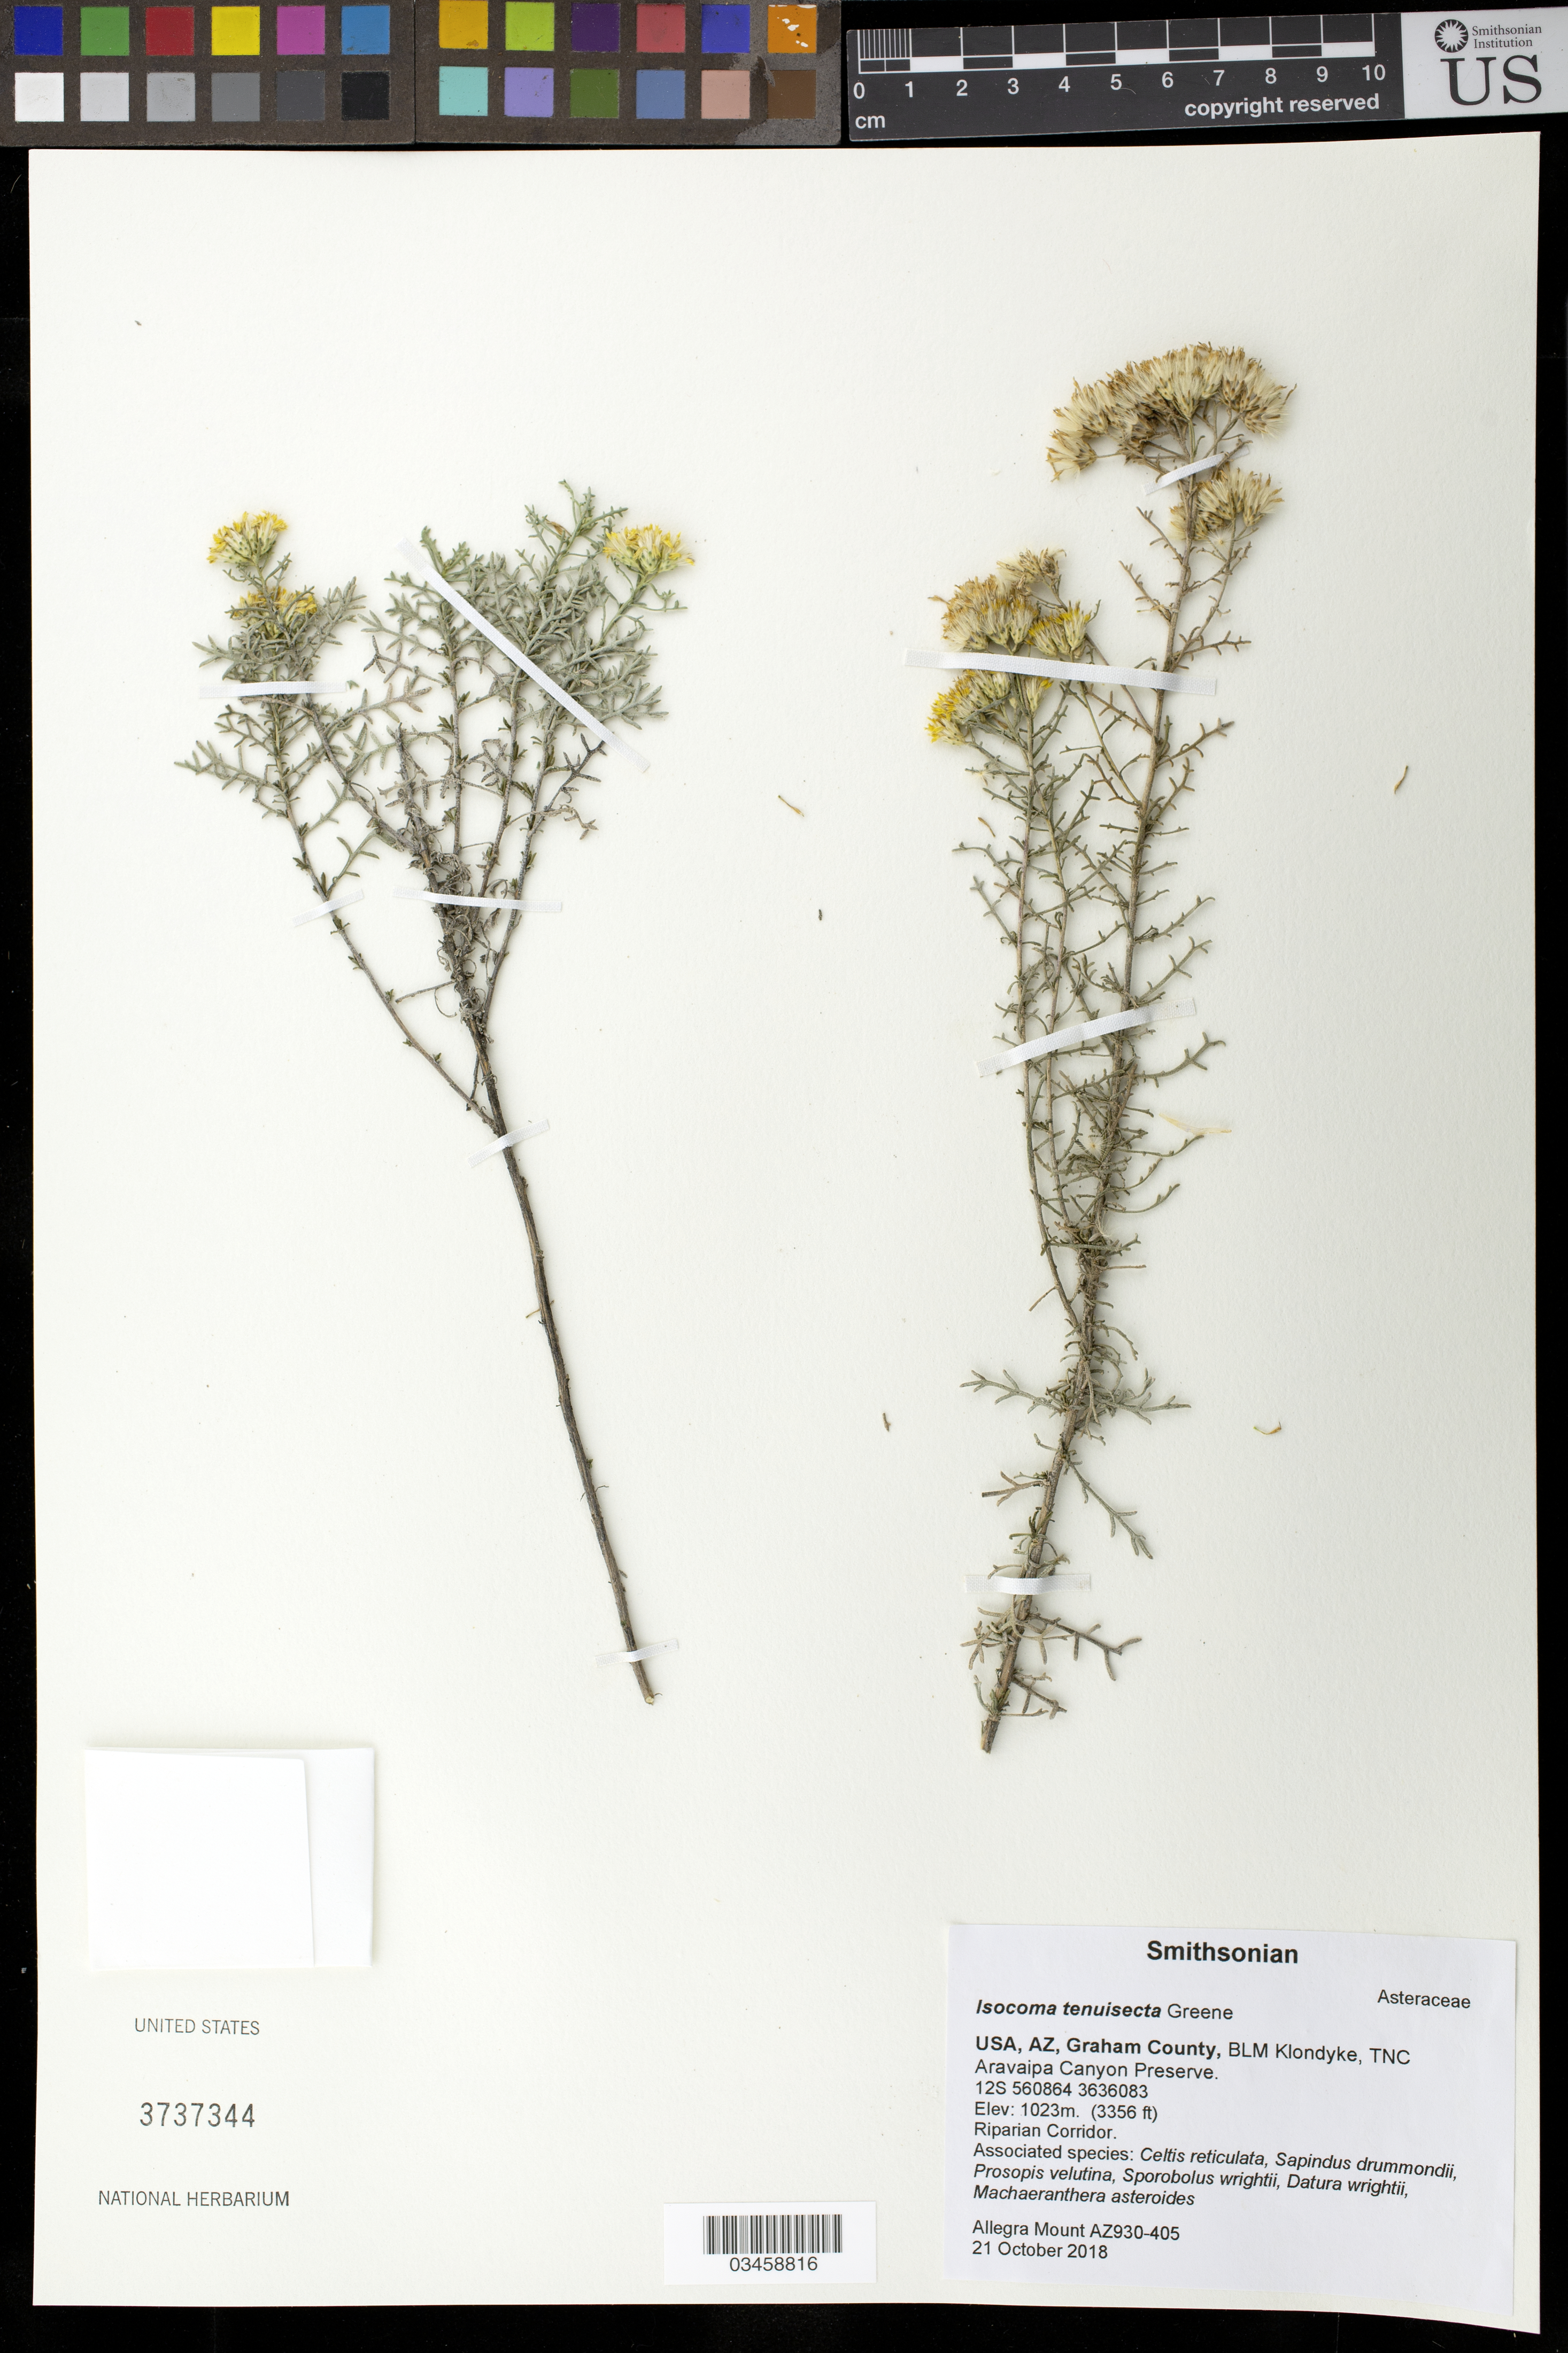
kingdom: Plantae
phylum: Tracheophyta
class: Magnoliopsida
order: Asterales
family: Asteraceae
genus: Isocoma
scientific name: Isocoma tenuisecta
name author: Greene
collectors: A. Mount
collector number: AZ930-405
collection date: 2018-10-21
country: United States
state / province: Arizona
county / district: Graham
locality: BLM Klondyke, TNC Aravaipa Canyon Preserve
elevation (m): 1023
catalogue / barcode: US 3737344